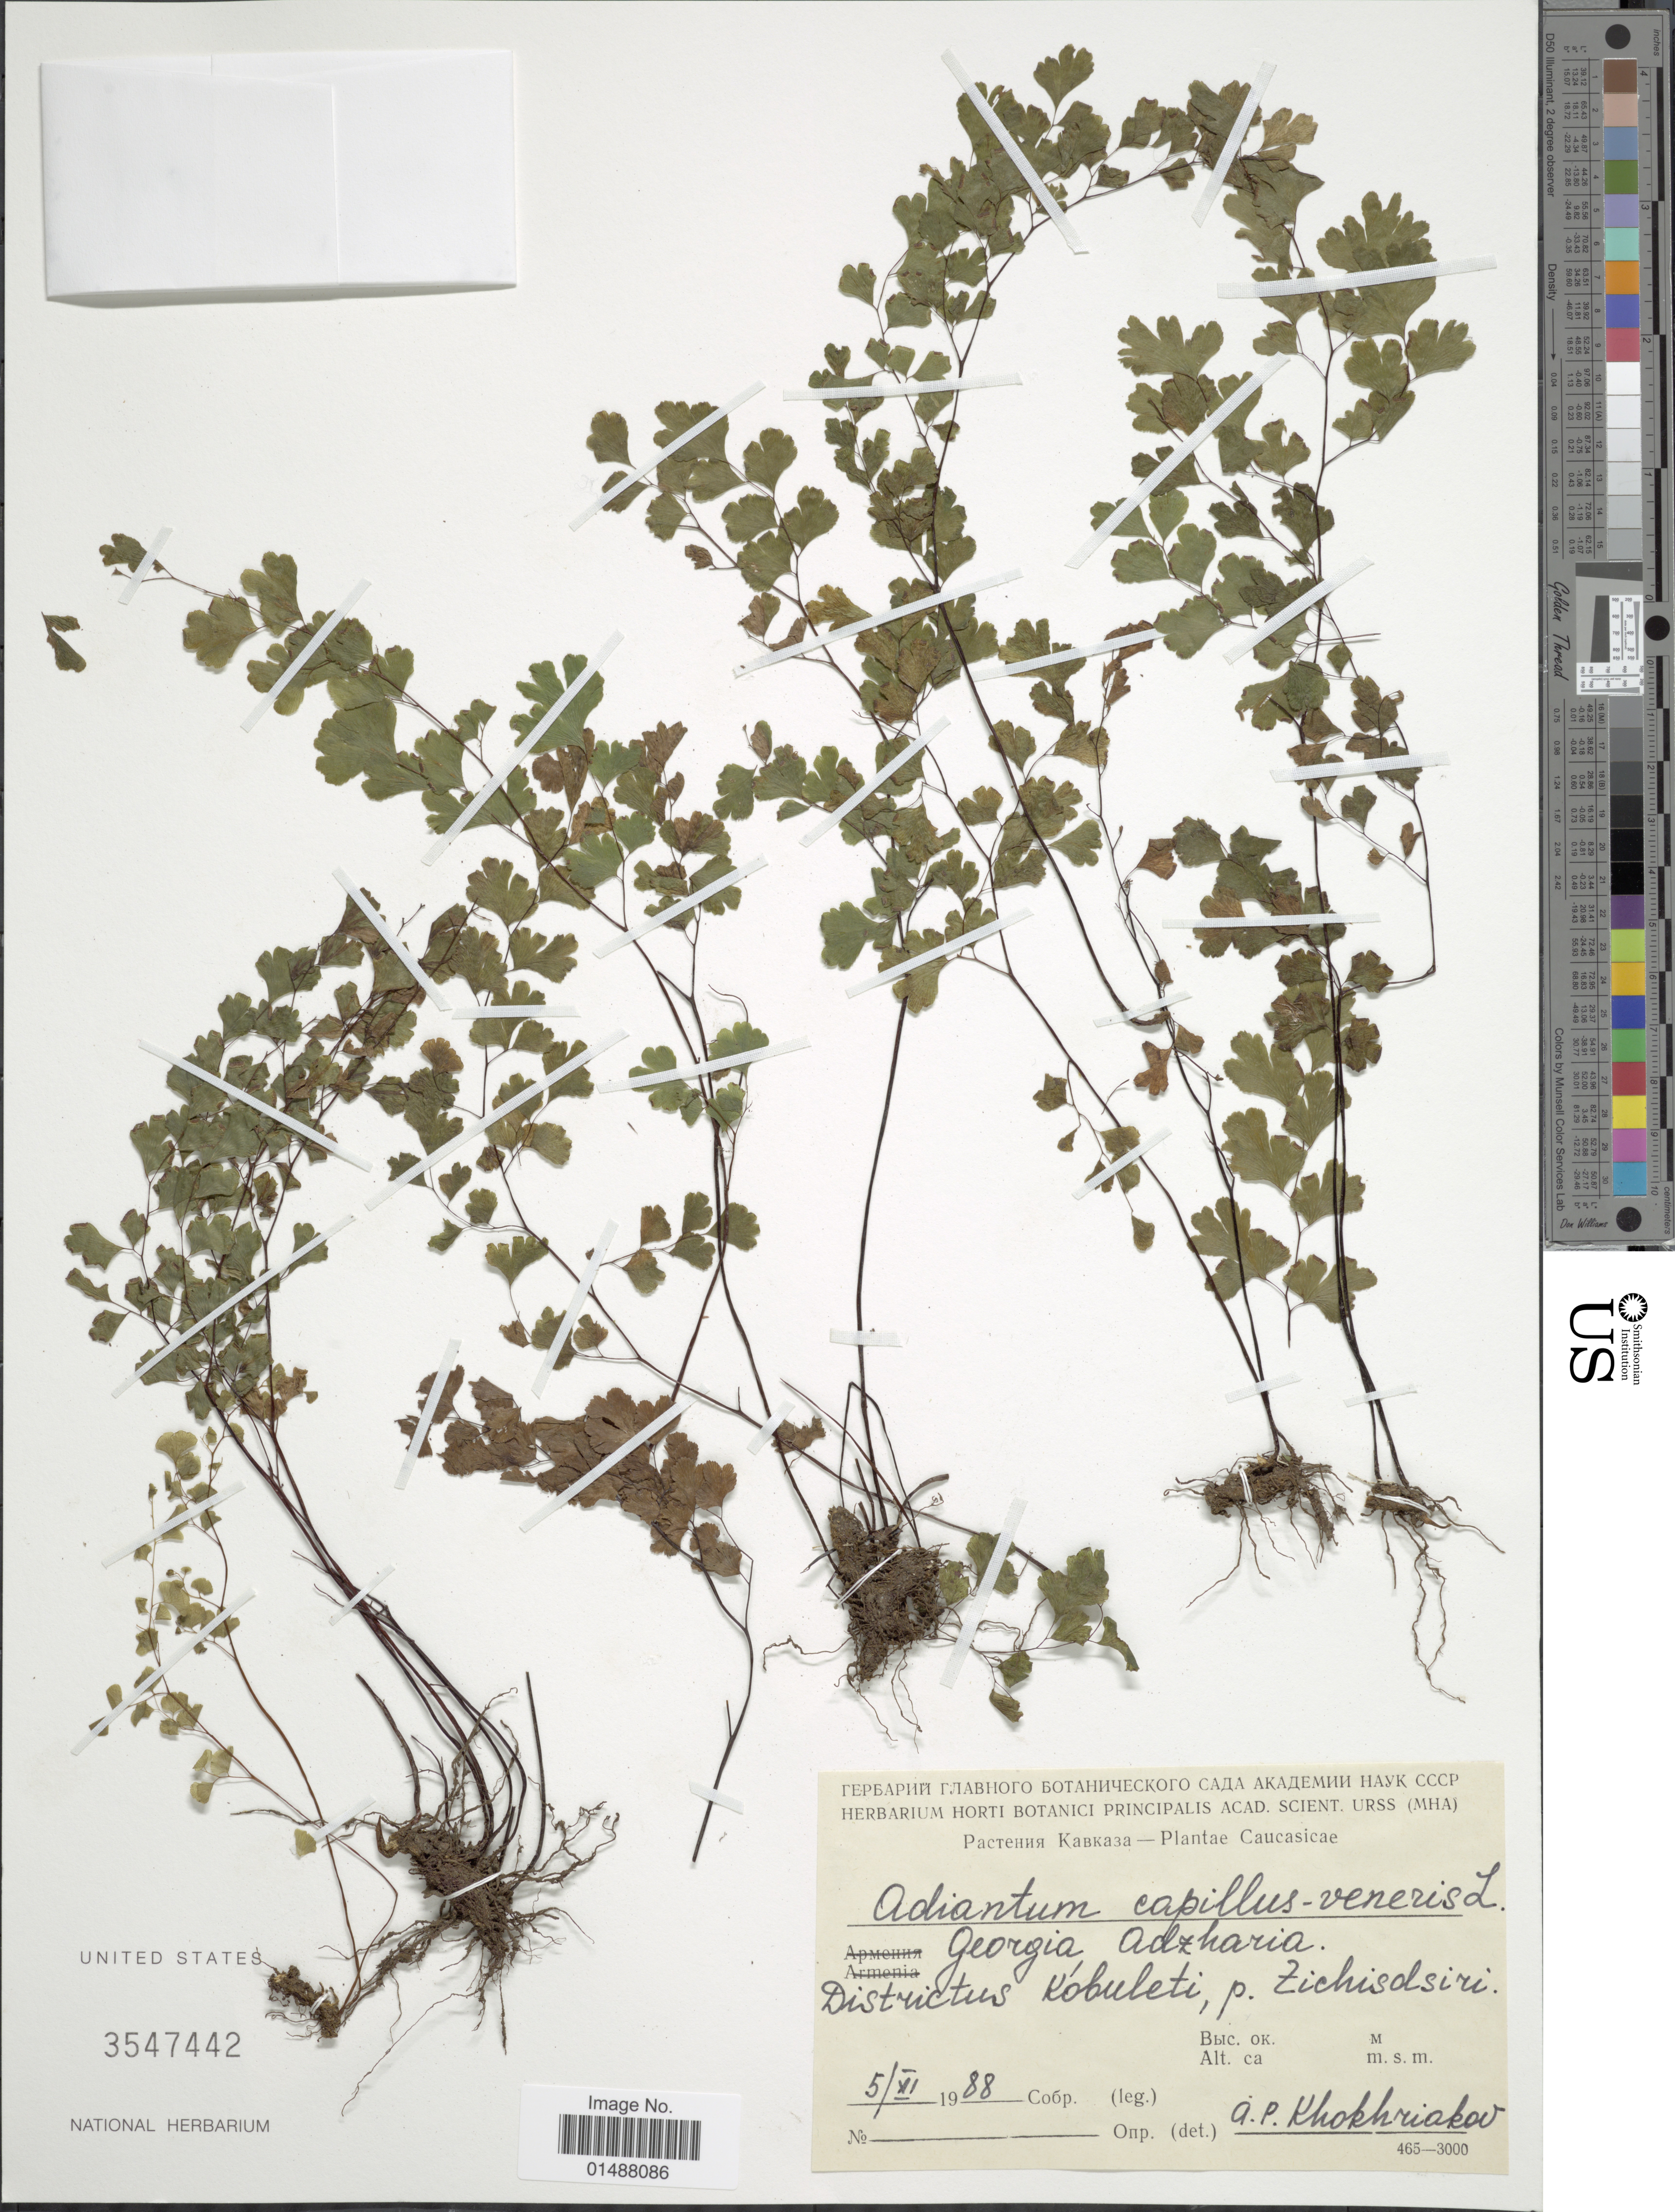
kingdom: Plantae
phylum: Tracheophyta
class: Polypodiopsida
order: Polypodiales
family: Pteridaceae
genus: Adiantum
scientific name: Adiantum capillus-veneris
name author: L.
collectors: A. Khokhriakov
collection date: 1988-11-05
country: Georgia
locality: Districtus Kobuleti, P. zichisdsiro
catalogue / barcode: US 3547442